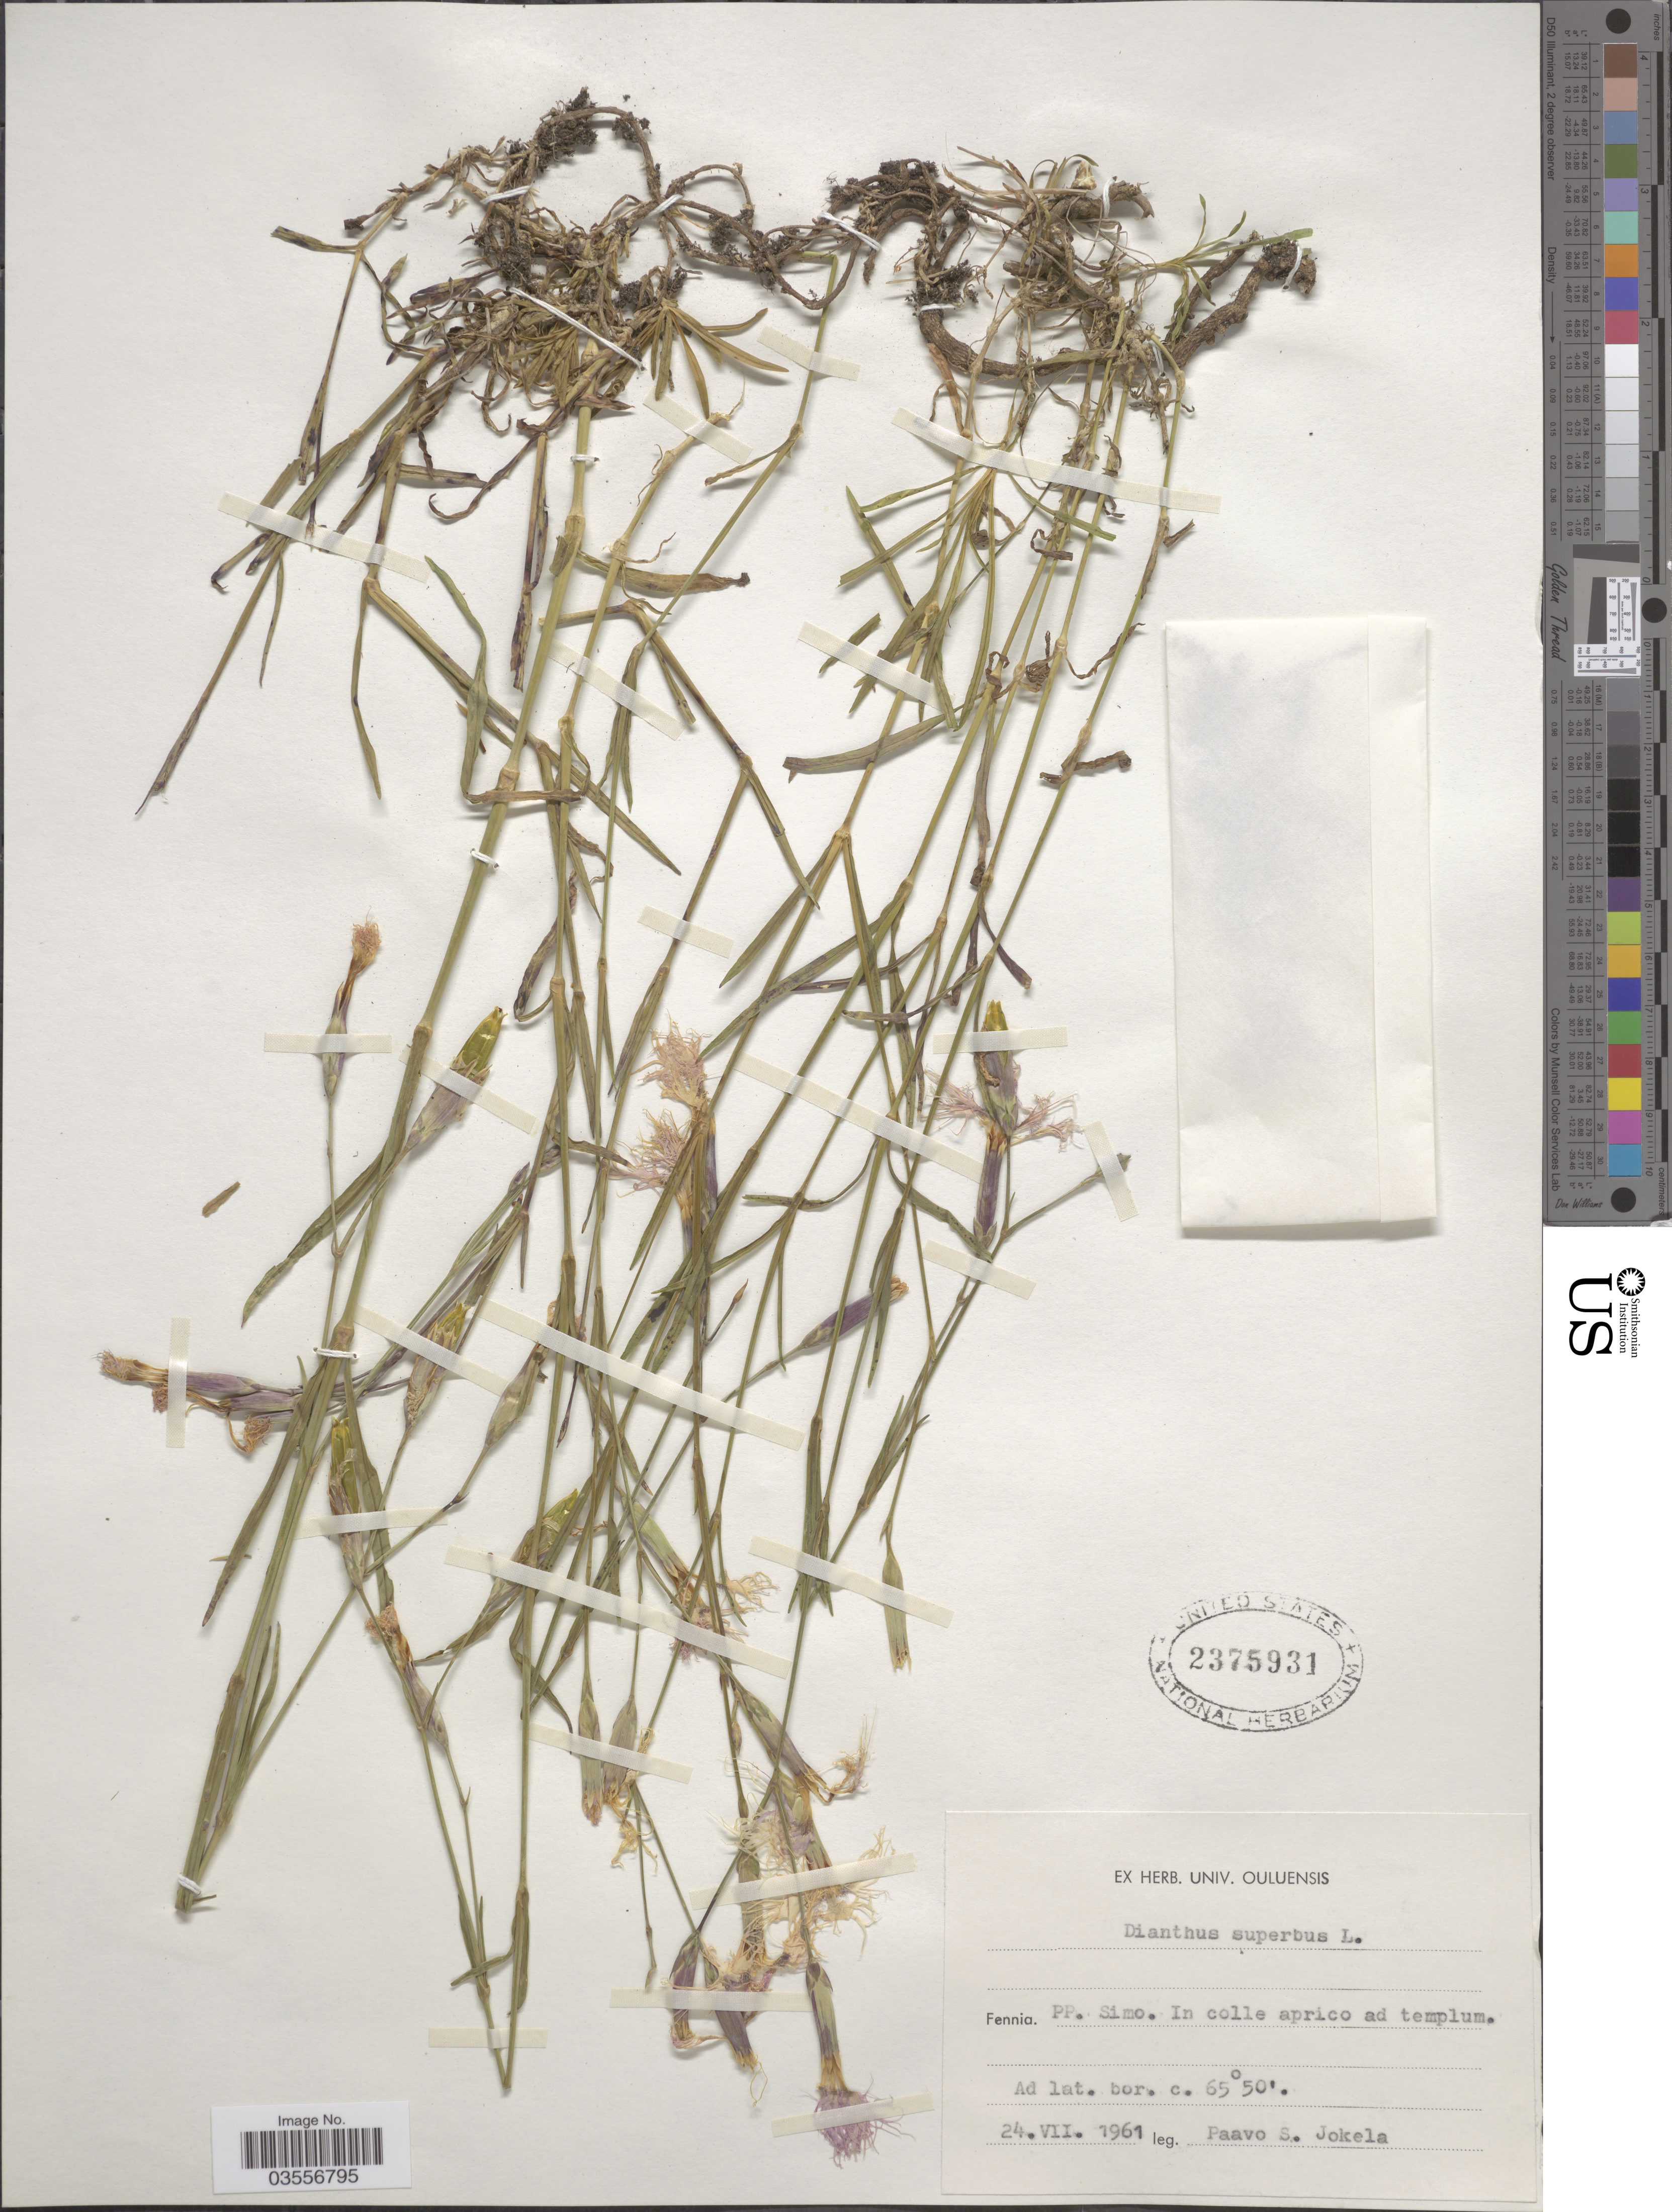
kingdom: Plantae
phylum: Tracheophyta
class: Magnoliopsida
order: Caryophyllales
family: Caryophyllaceae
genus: Dianthus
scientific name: Dianthus superbus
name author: L.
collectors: P. Jokela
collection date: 1961-07-24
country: Finland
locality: Fennia. PP. Simo. In colle aprico ad templum.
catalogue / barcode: US 2375931